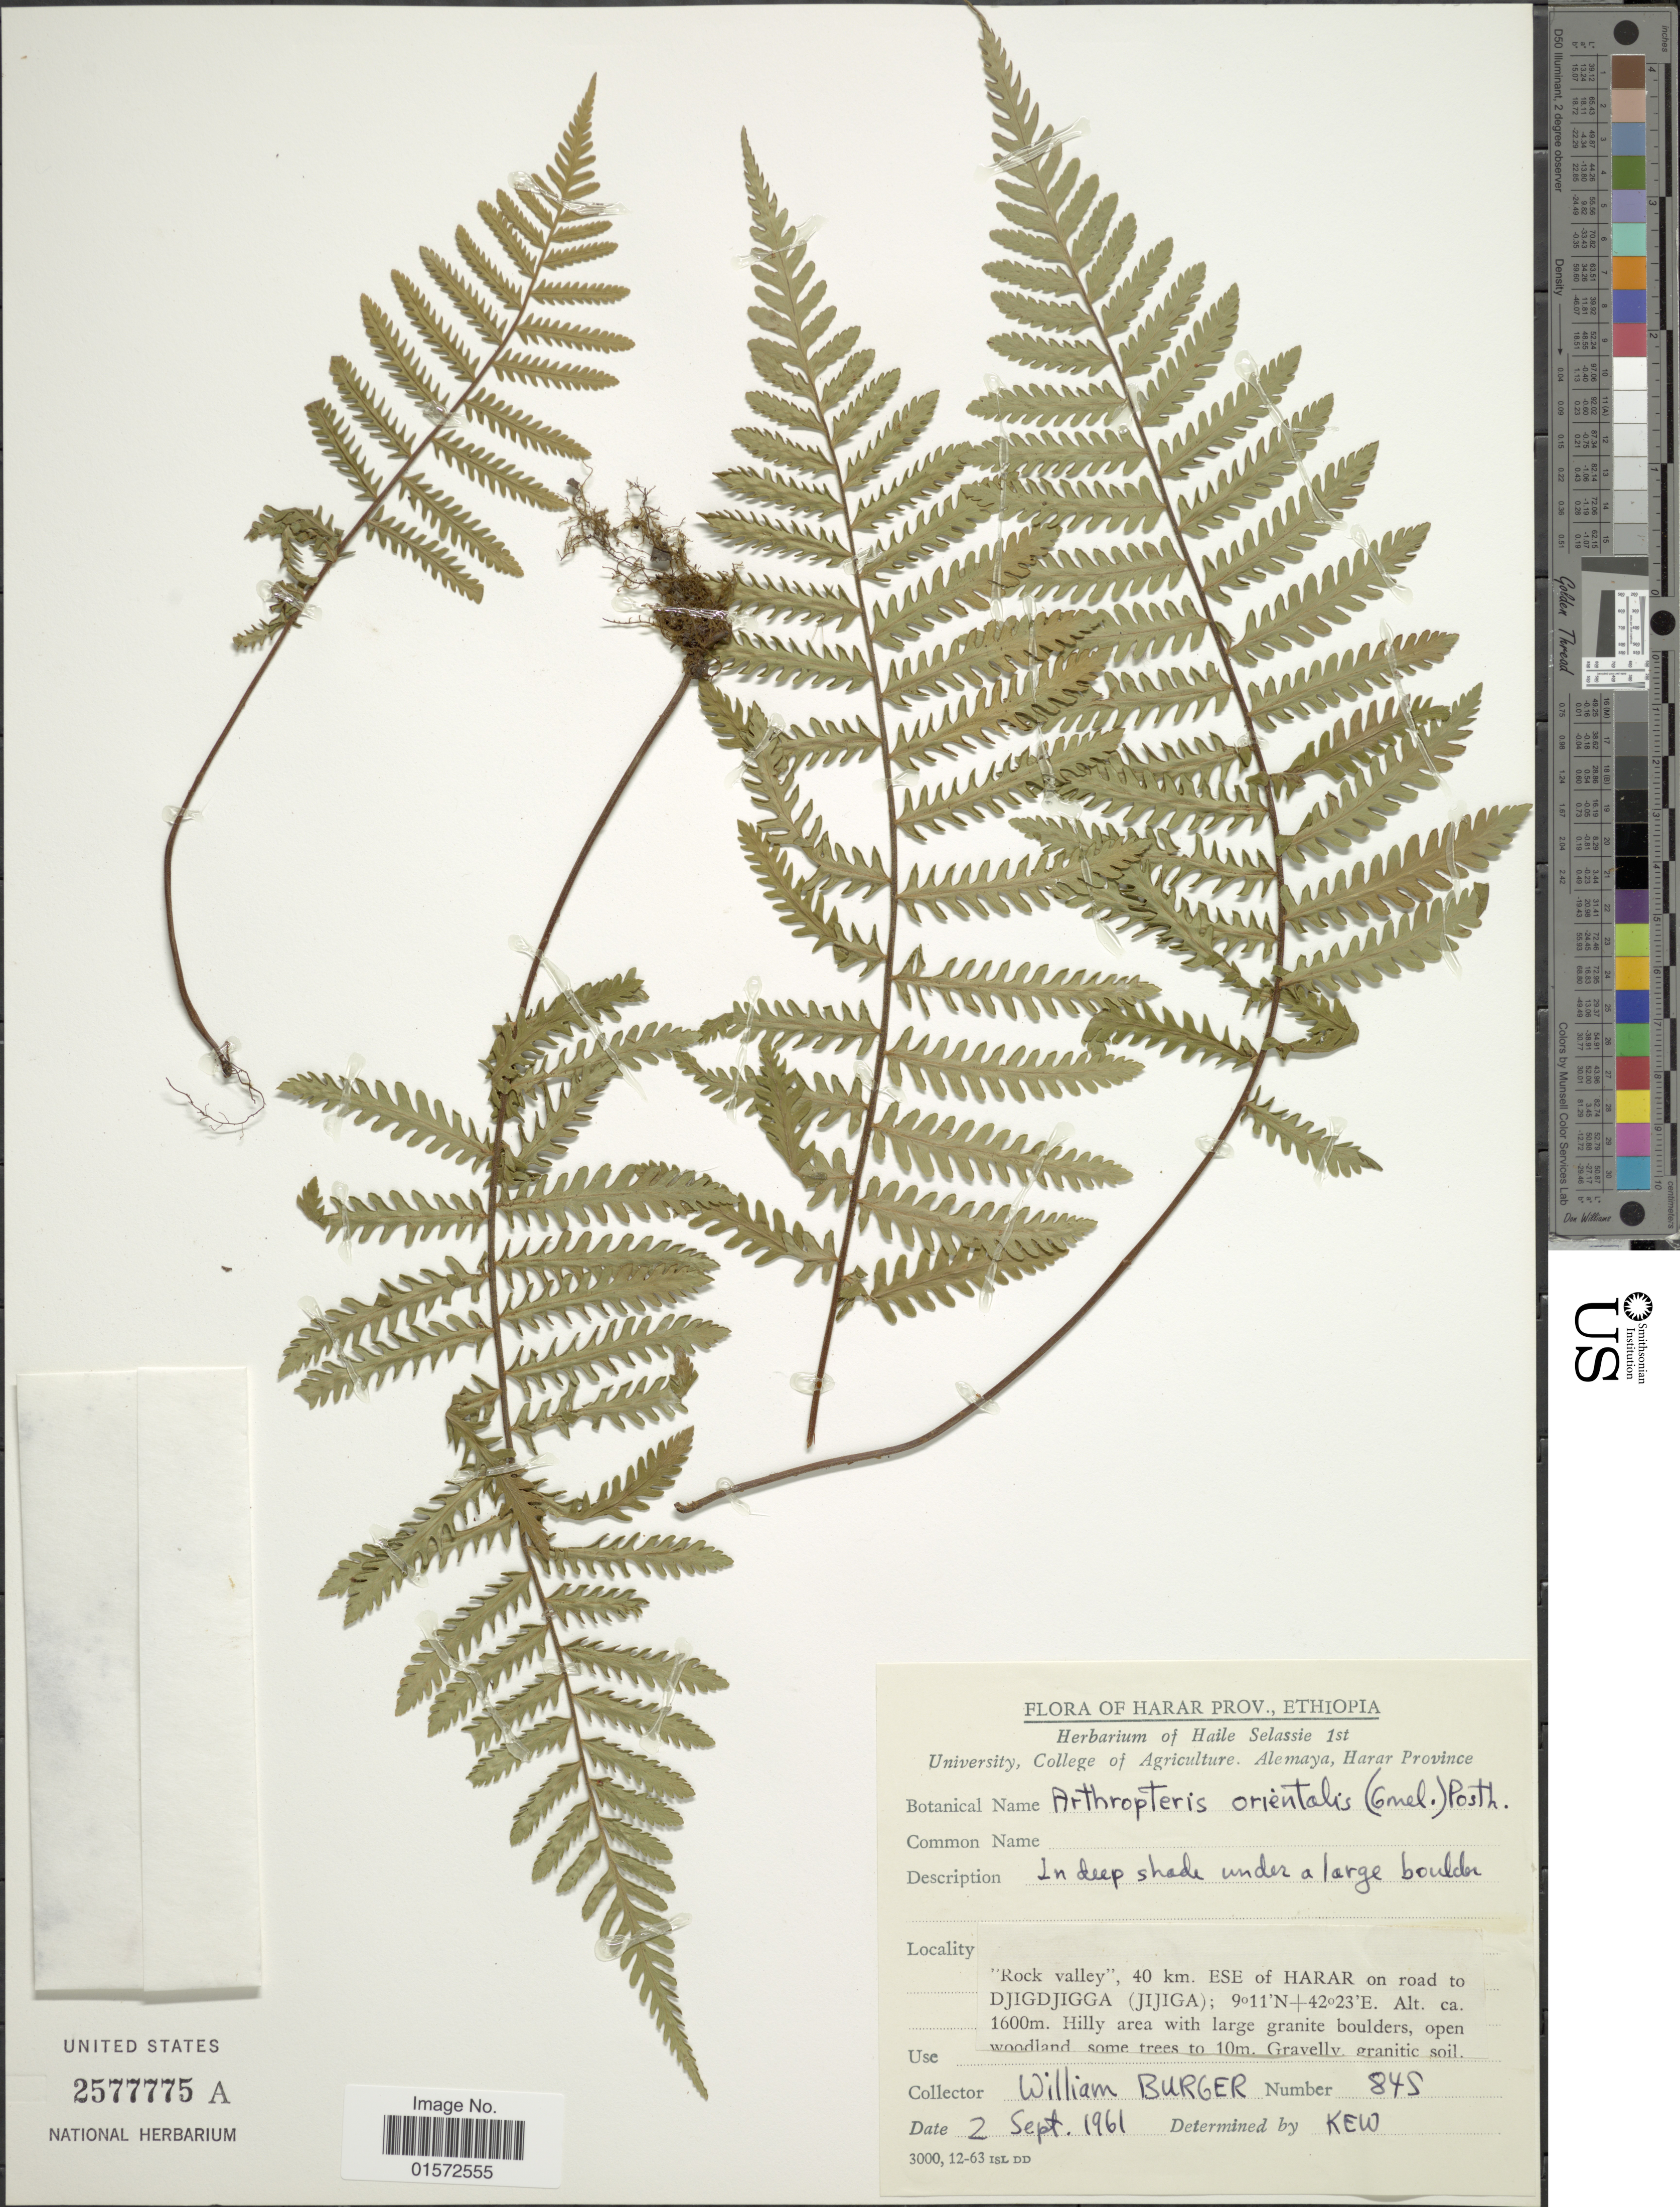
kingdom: Plantae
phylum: Tracheophyta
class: Polypodiopsida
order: Polypodiales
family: Tectariaceae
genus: Arthropteris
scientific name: Arthropteris orientalis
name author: (J.F. Gmel.) Posth.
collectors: W. Burger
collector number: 845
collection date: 1961-09-02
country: Ethiopia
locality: Harar Prov. Rock valley, 40 km ESE of Harar on road to Djigdjigga (Jijiga)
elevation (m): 1600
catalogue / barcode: US 2577775A